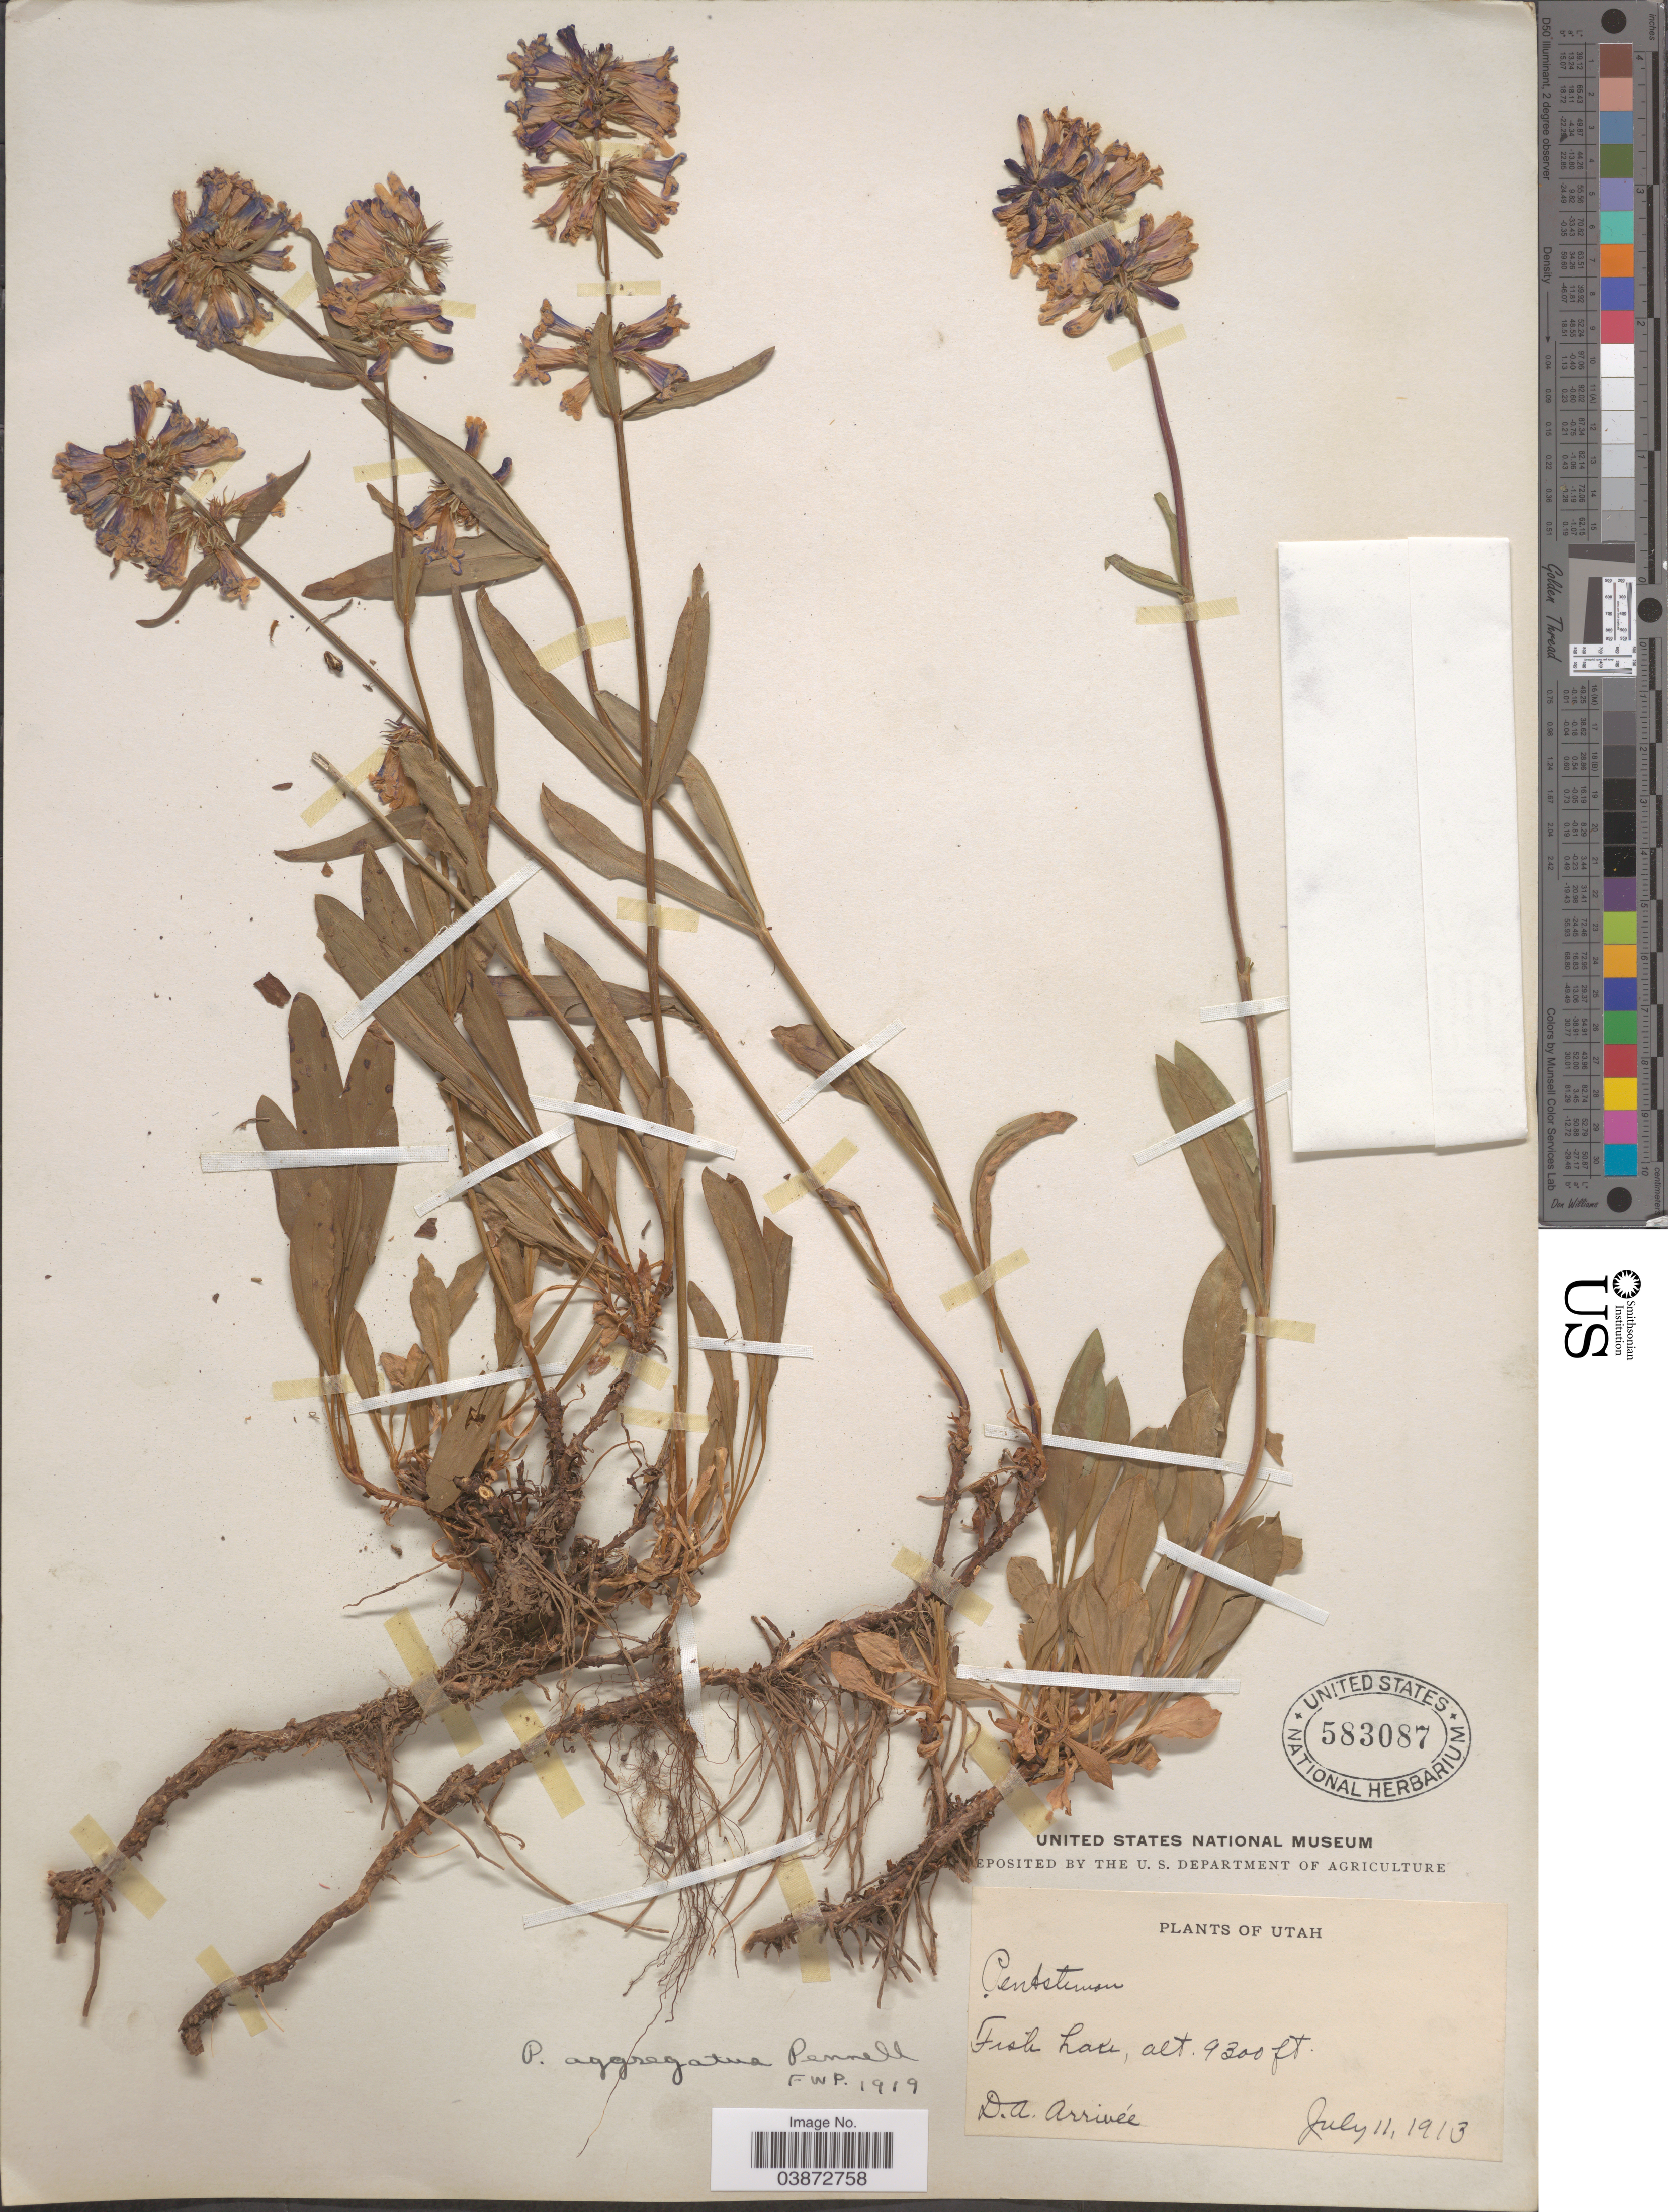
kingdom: Plantae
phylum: Tracheophyta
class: Magnoliopsida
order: Lamiales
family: Plantaginaceae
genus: Penstemon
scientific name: Penstemon aggregatus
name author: Pennell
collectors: D. Arrivee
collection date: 1913-07-11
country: United States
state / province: Utah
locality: Fish Lake.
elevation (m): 2835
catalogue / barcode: US 583087